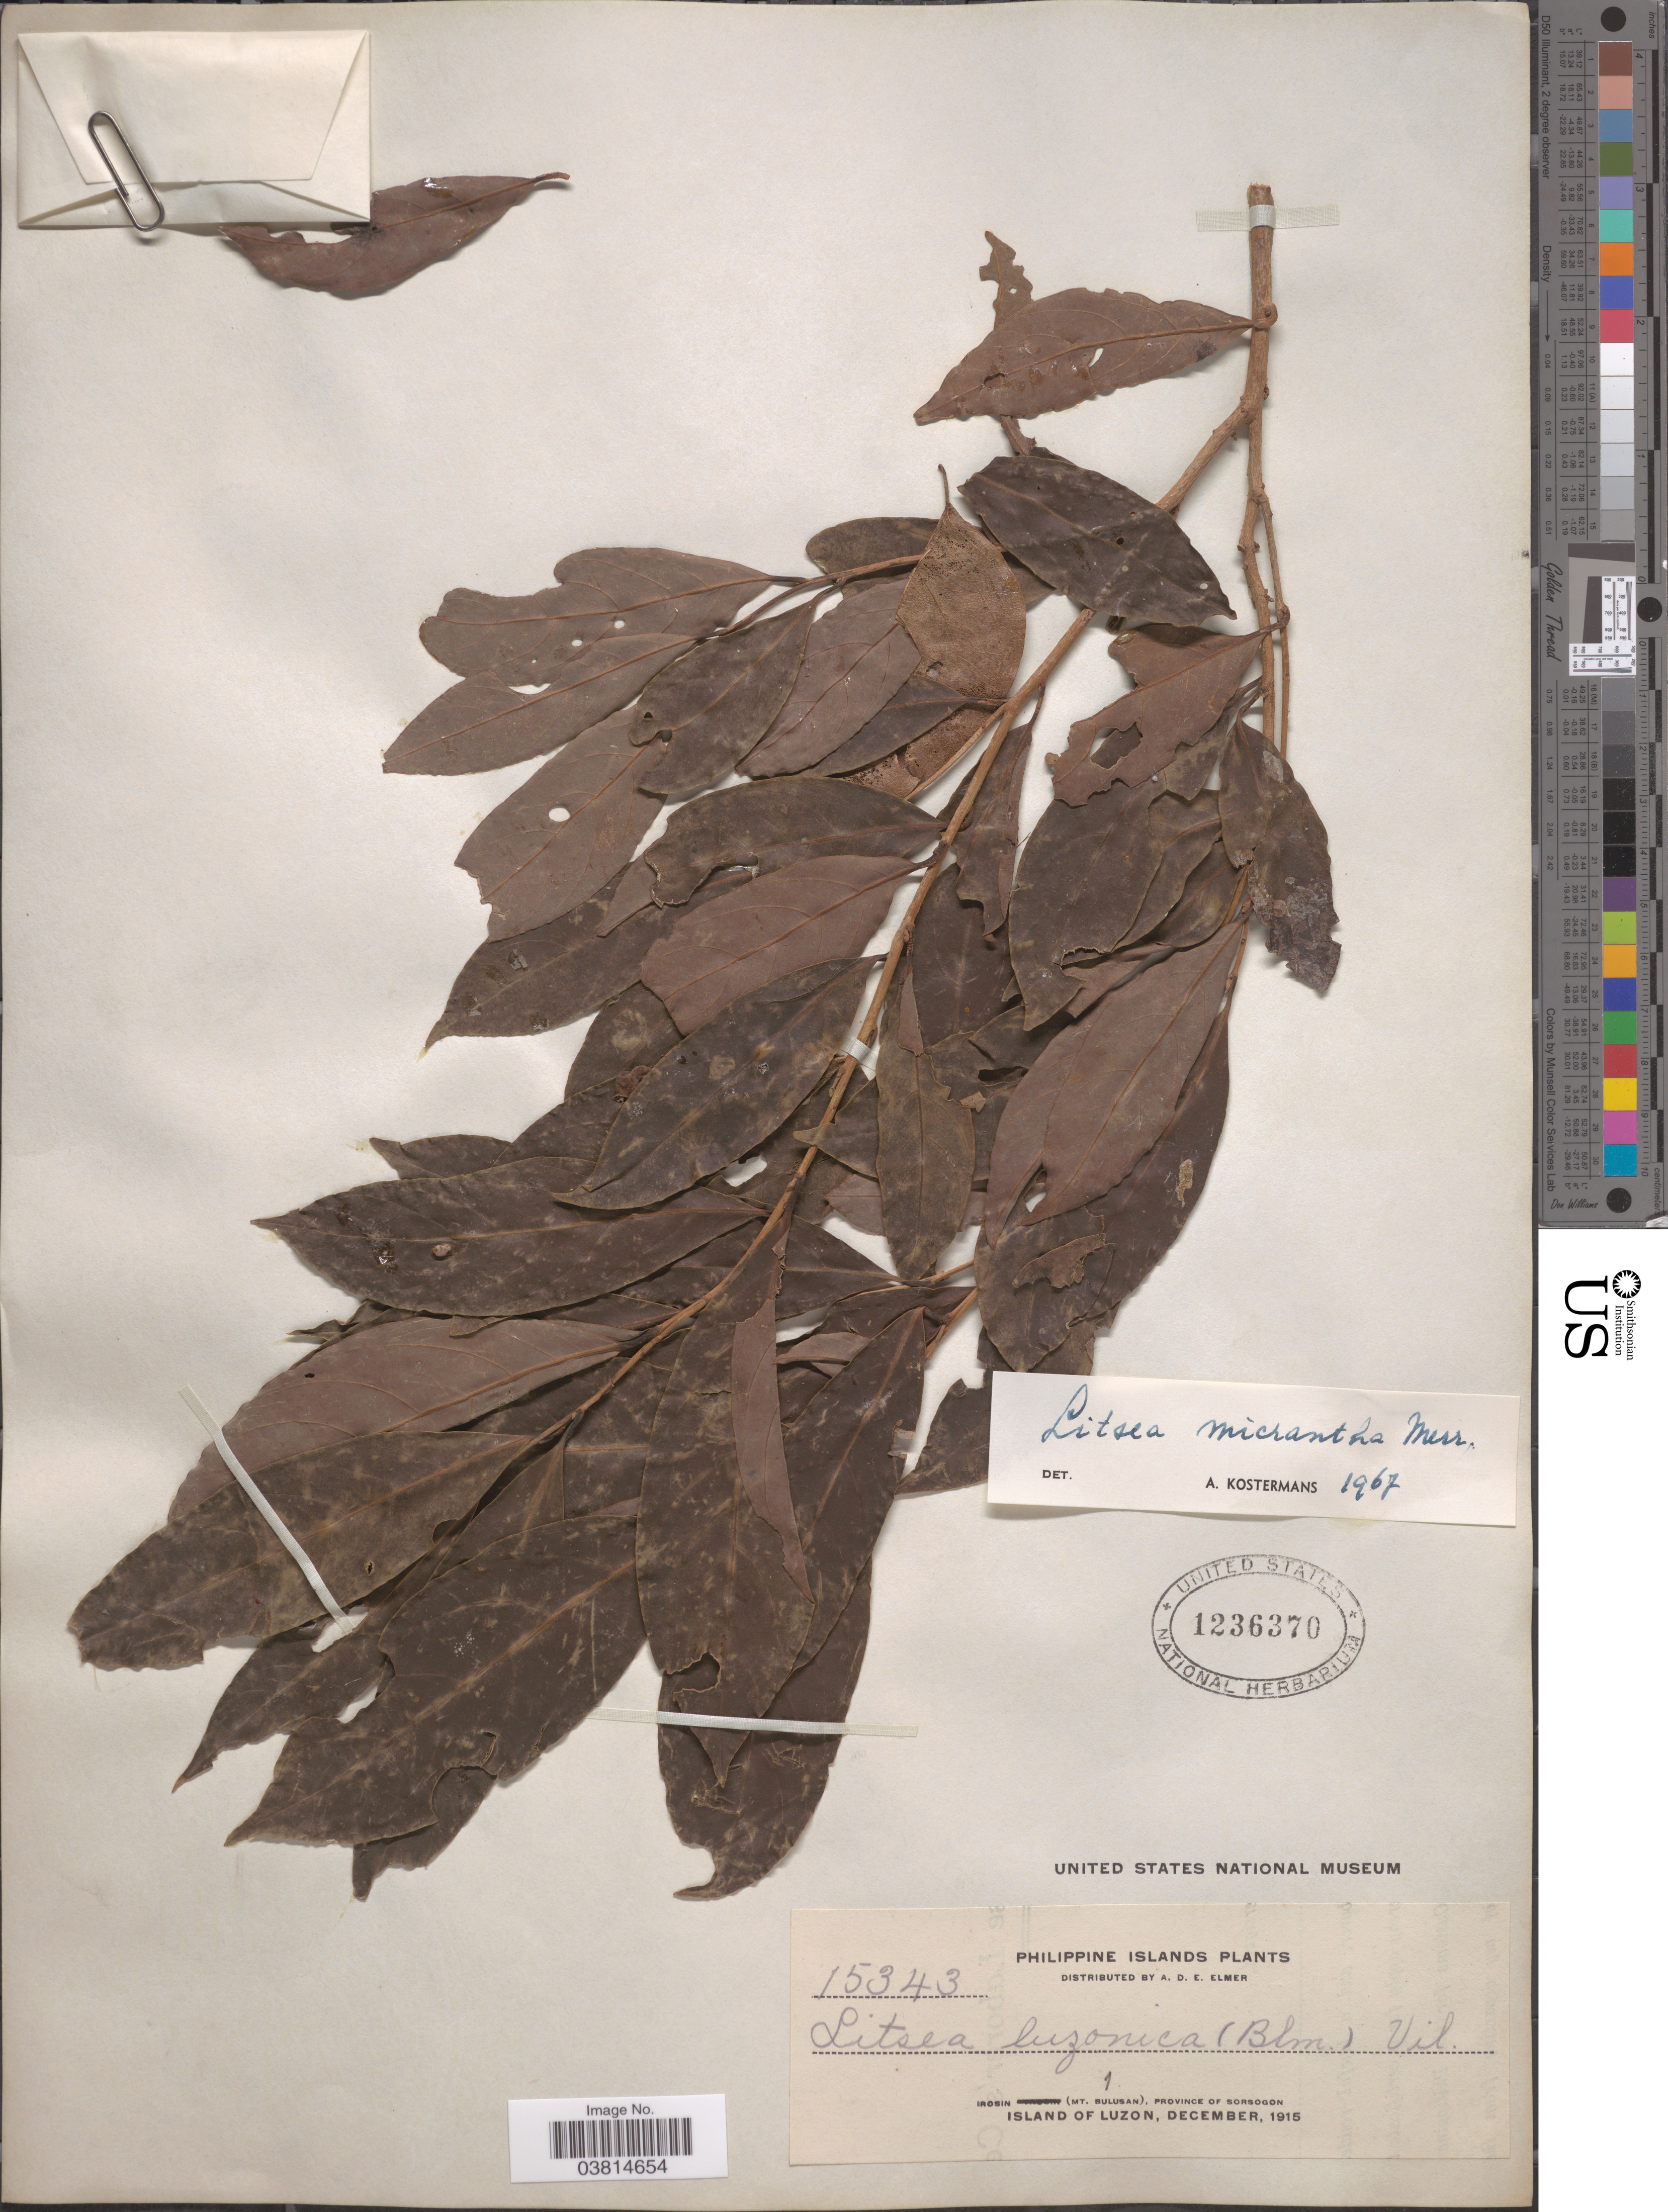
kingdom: Plantae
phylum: Tracheophyta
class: Magnoliopsida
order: Laurales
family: Lauraceae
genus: Litsea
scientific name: Litsea micrantha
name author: Merr.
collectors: A. D. E. Elmer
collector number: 15343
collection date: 1915-12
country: Philippines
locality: Irosin (Mt. Bulusan), Province of Sorsogon. Island of Luzon.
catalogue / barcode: US 1236370